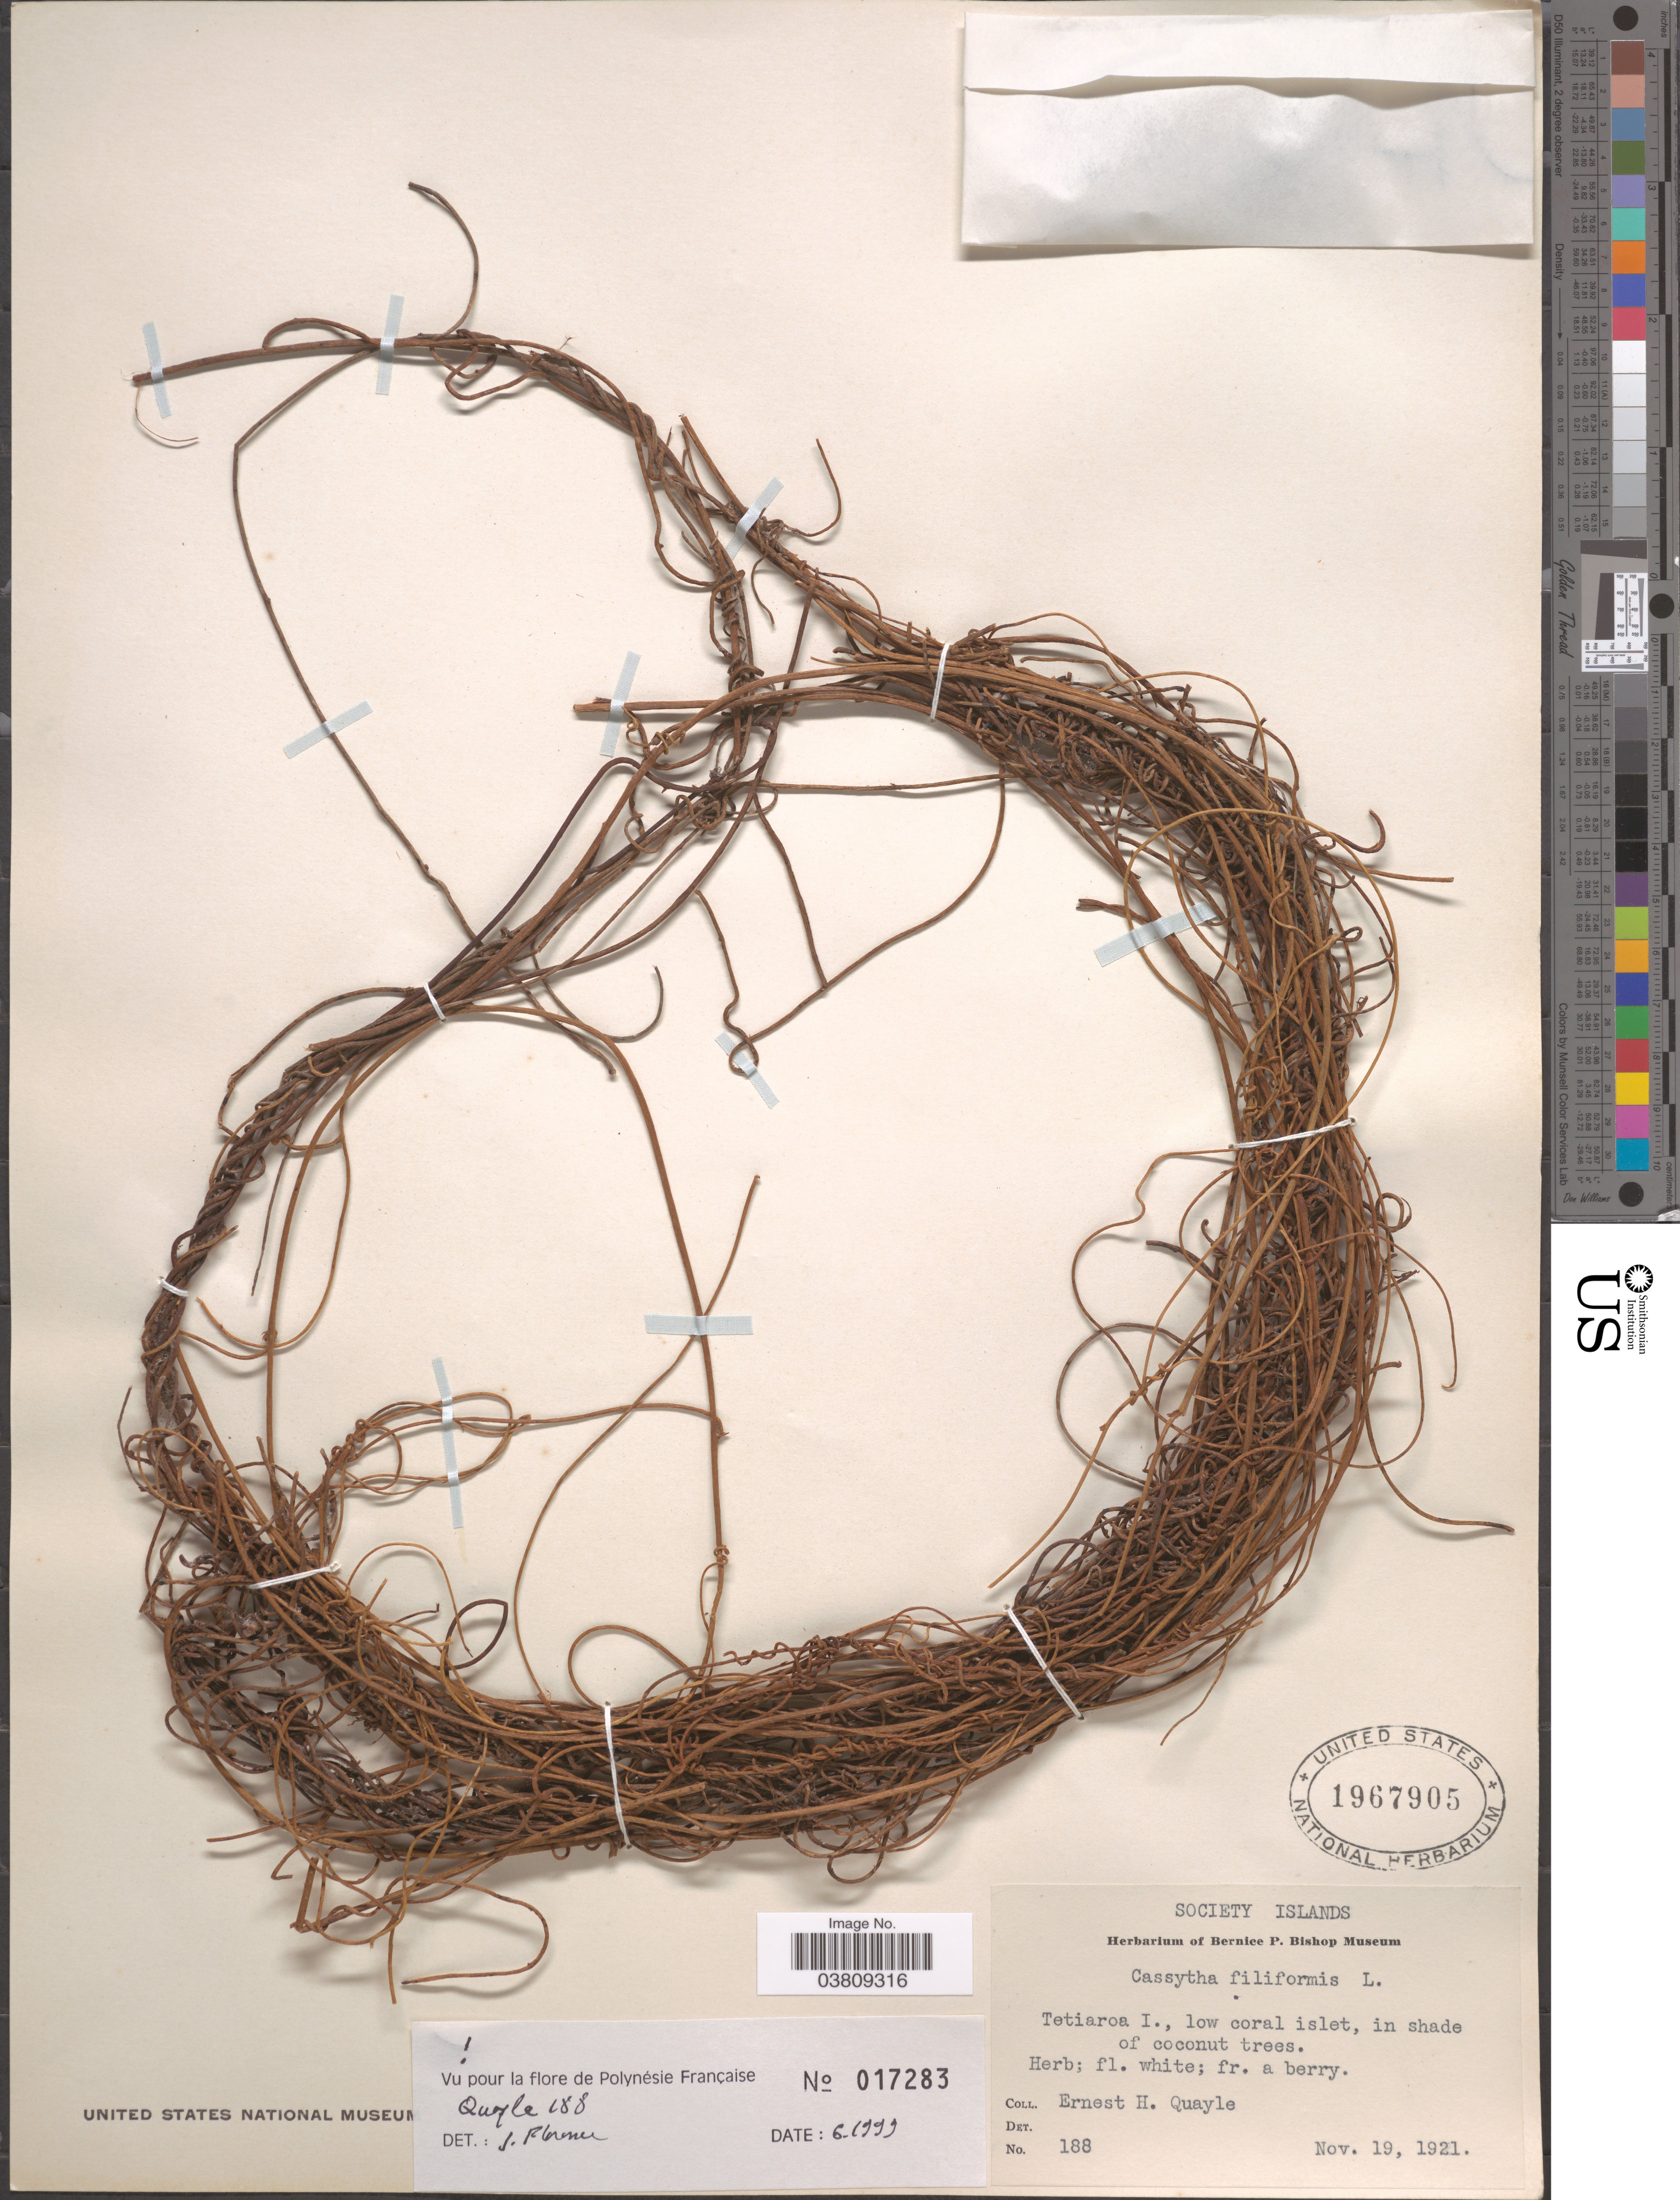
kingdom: Plantae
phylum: Tracheophyta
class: Magnoliopsida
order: Laurales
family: Lauraceae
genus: Cassytha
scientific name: Cassytha filiformis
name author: L.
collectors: E. Quayle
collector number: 188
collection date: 1921-11-19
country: French Polynesia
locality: Society Islands. Tetiaroa I., low coral islet, in shade of coconut trees.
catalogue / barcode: US 1967905